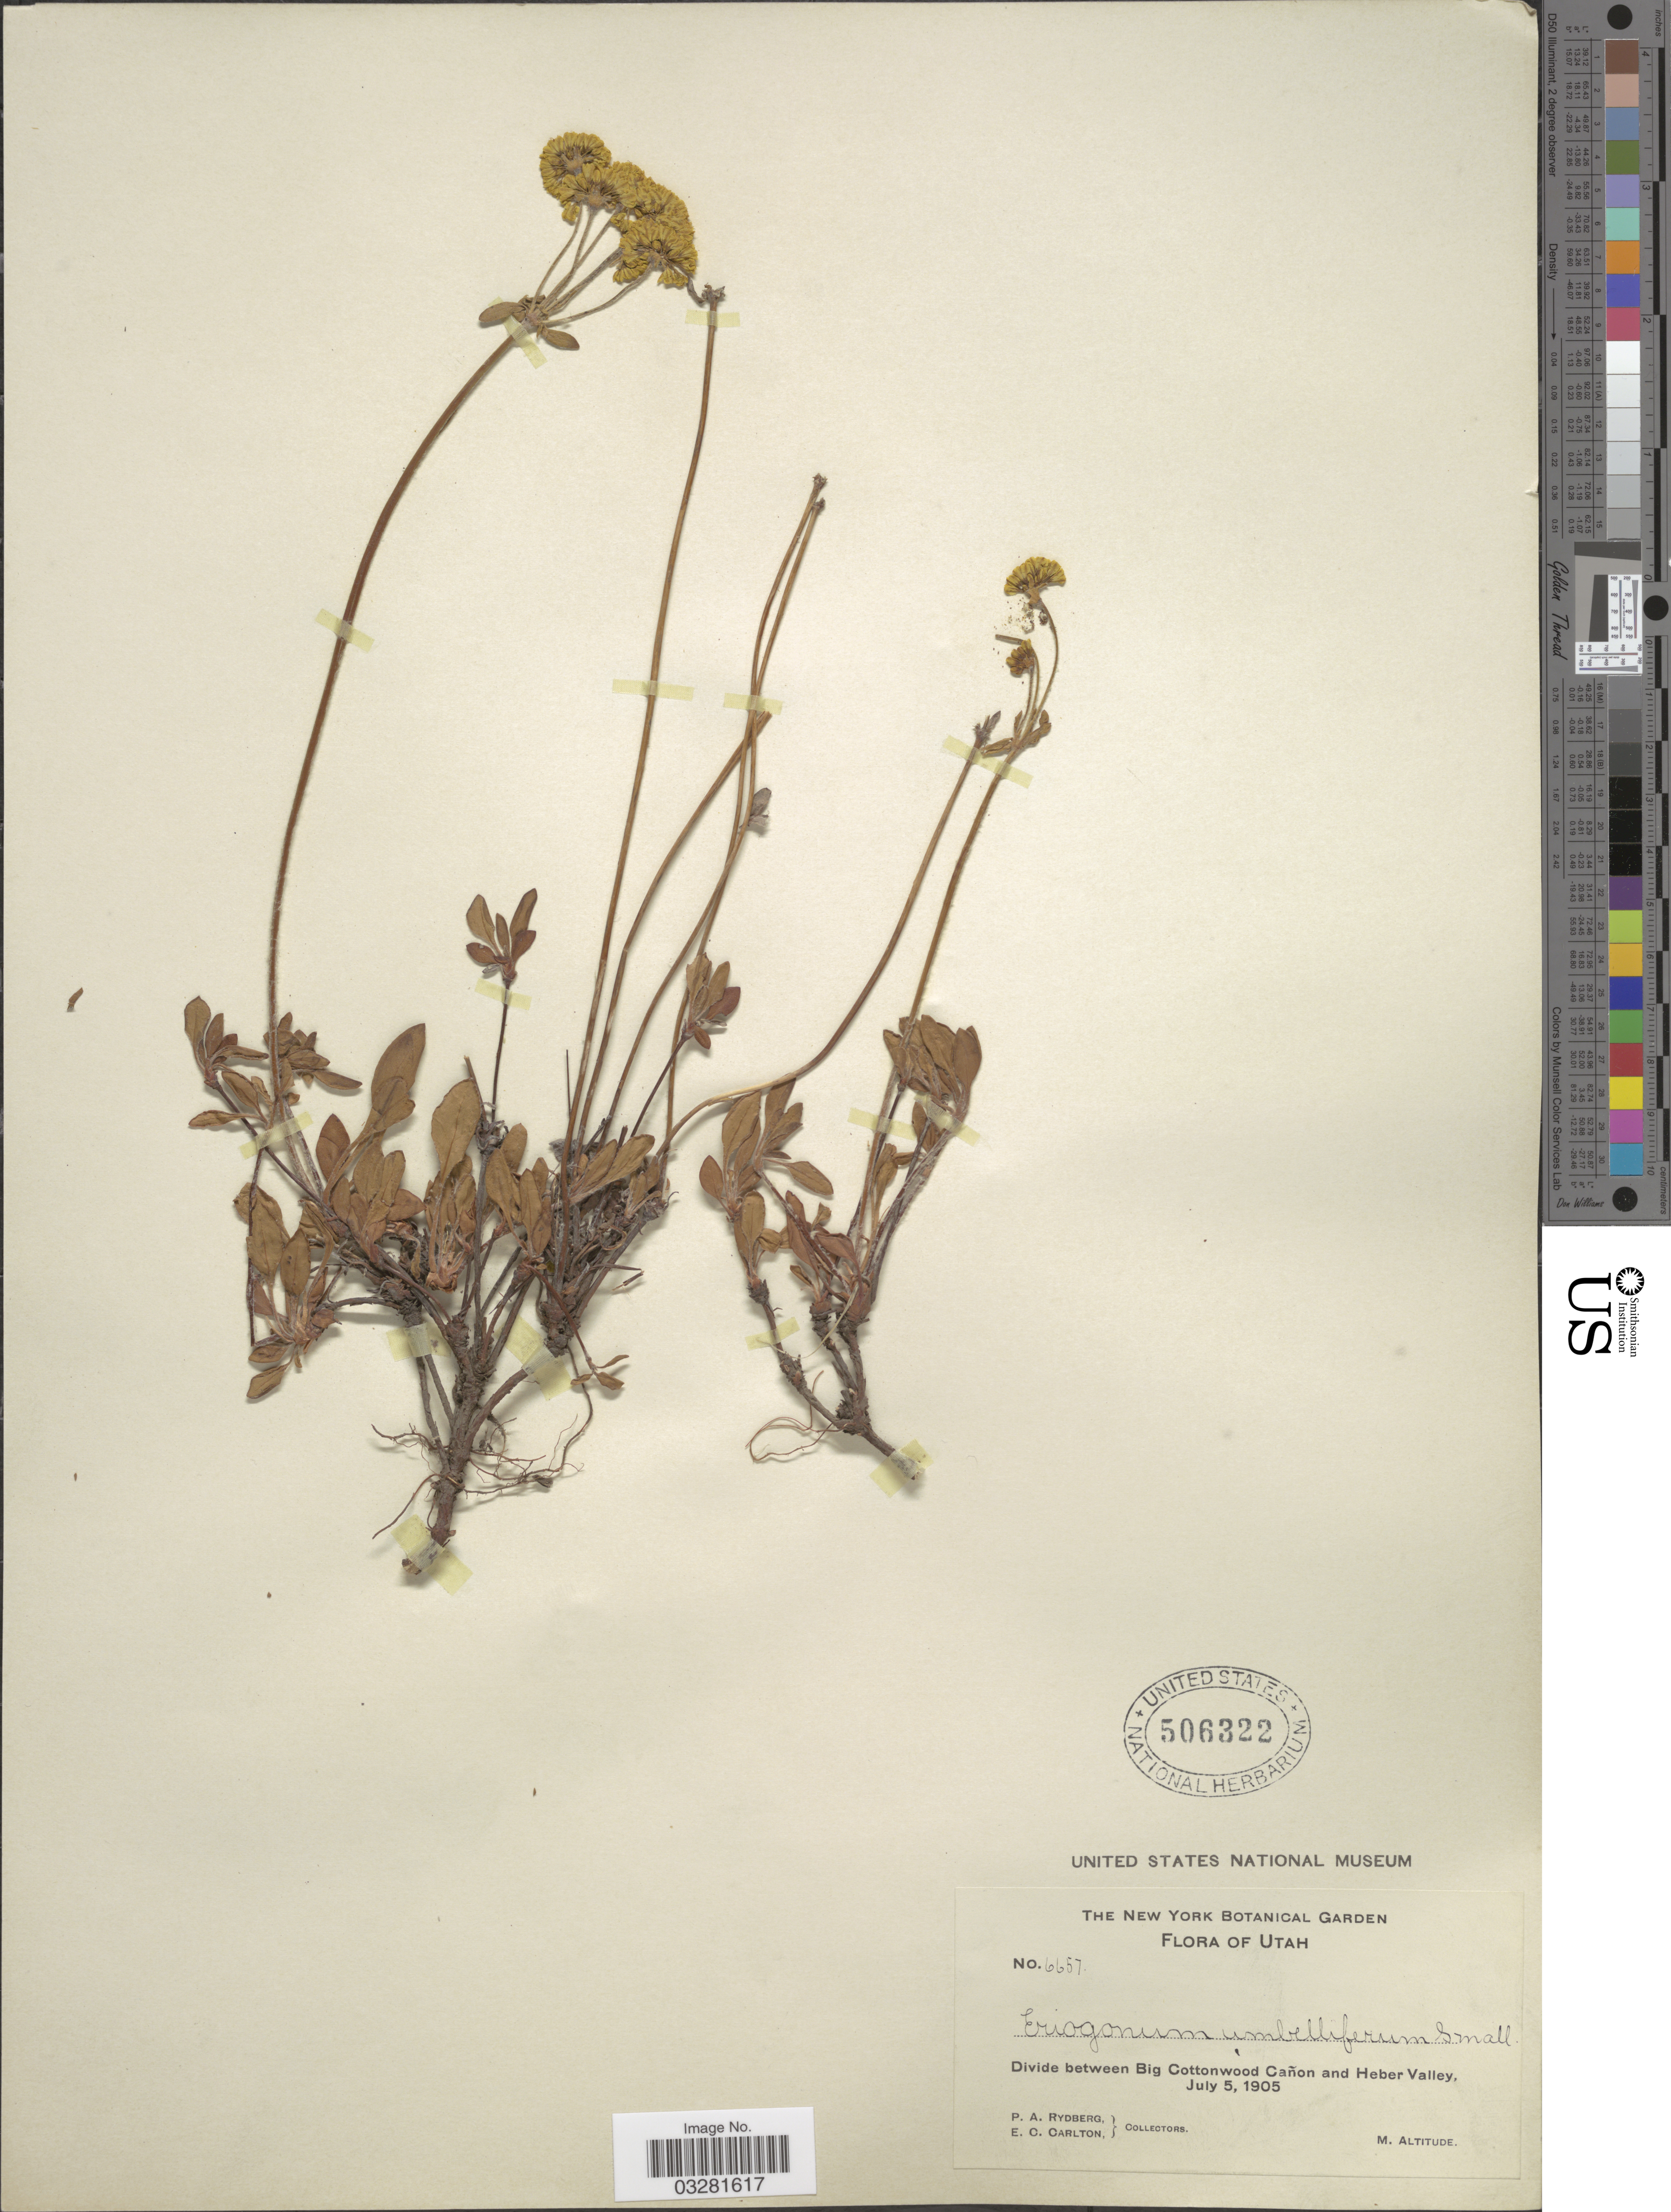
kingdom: Plantae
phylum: Tracheophyta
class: Magnoliopsida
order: Caryophyllales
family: Polygonaceae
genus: Eriogonum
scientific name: Eriogonum umbellatum var. intectum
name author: A. Nelson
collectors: P. A. Rydberg & E. Carlton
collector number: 6657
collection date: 1905-07-05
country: United States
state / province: Utah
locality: Divide between Big Cottonwood Cañon and Heber Valley.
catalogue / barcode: US 506322